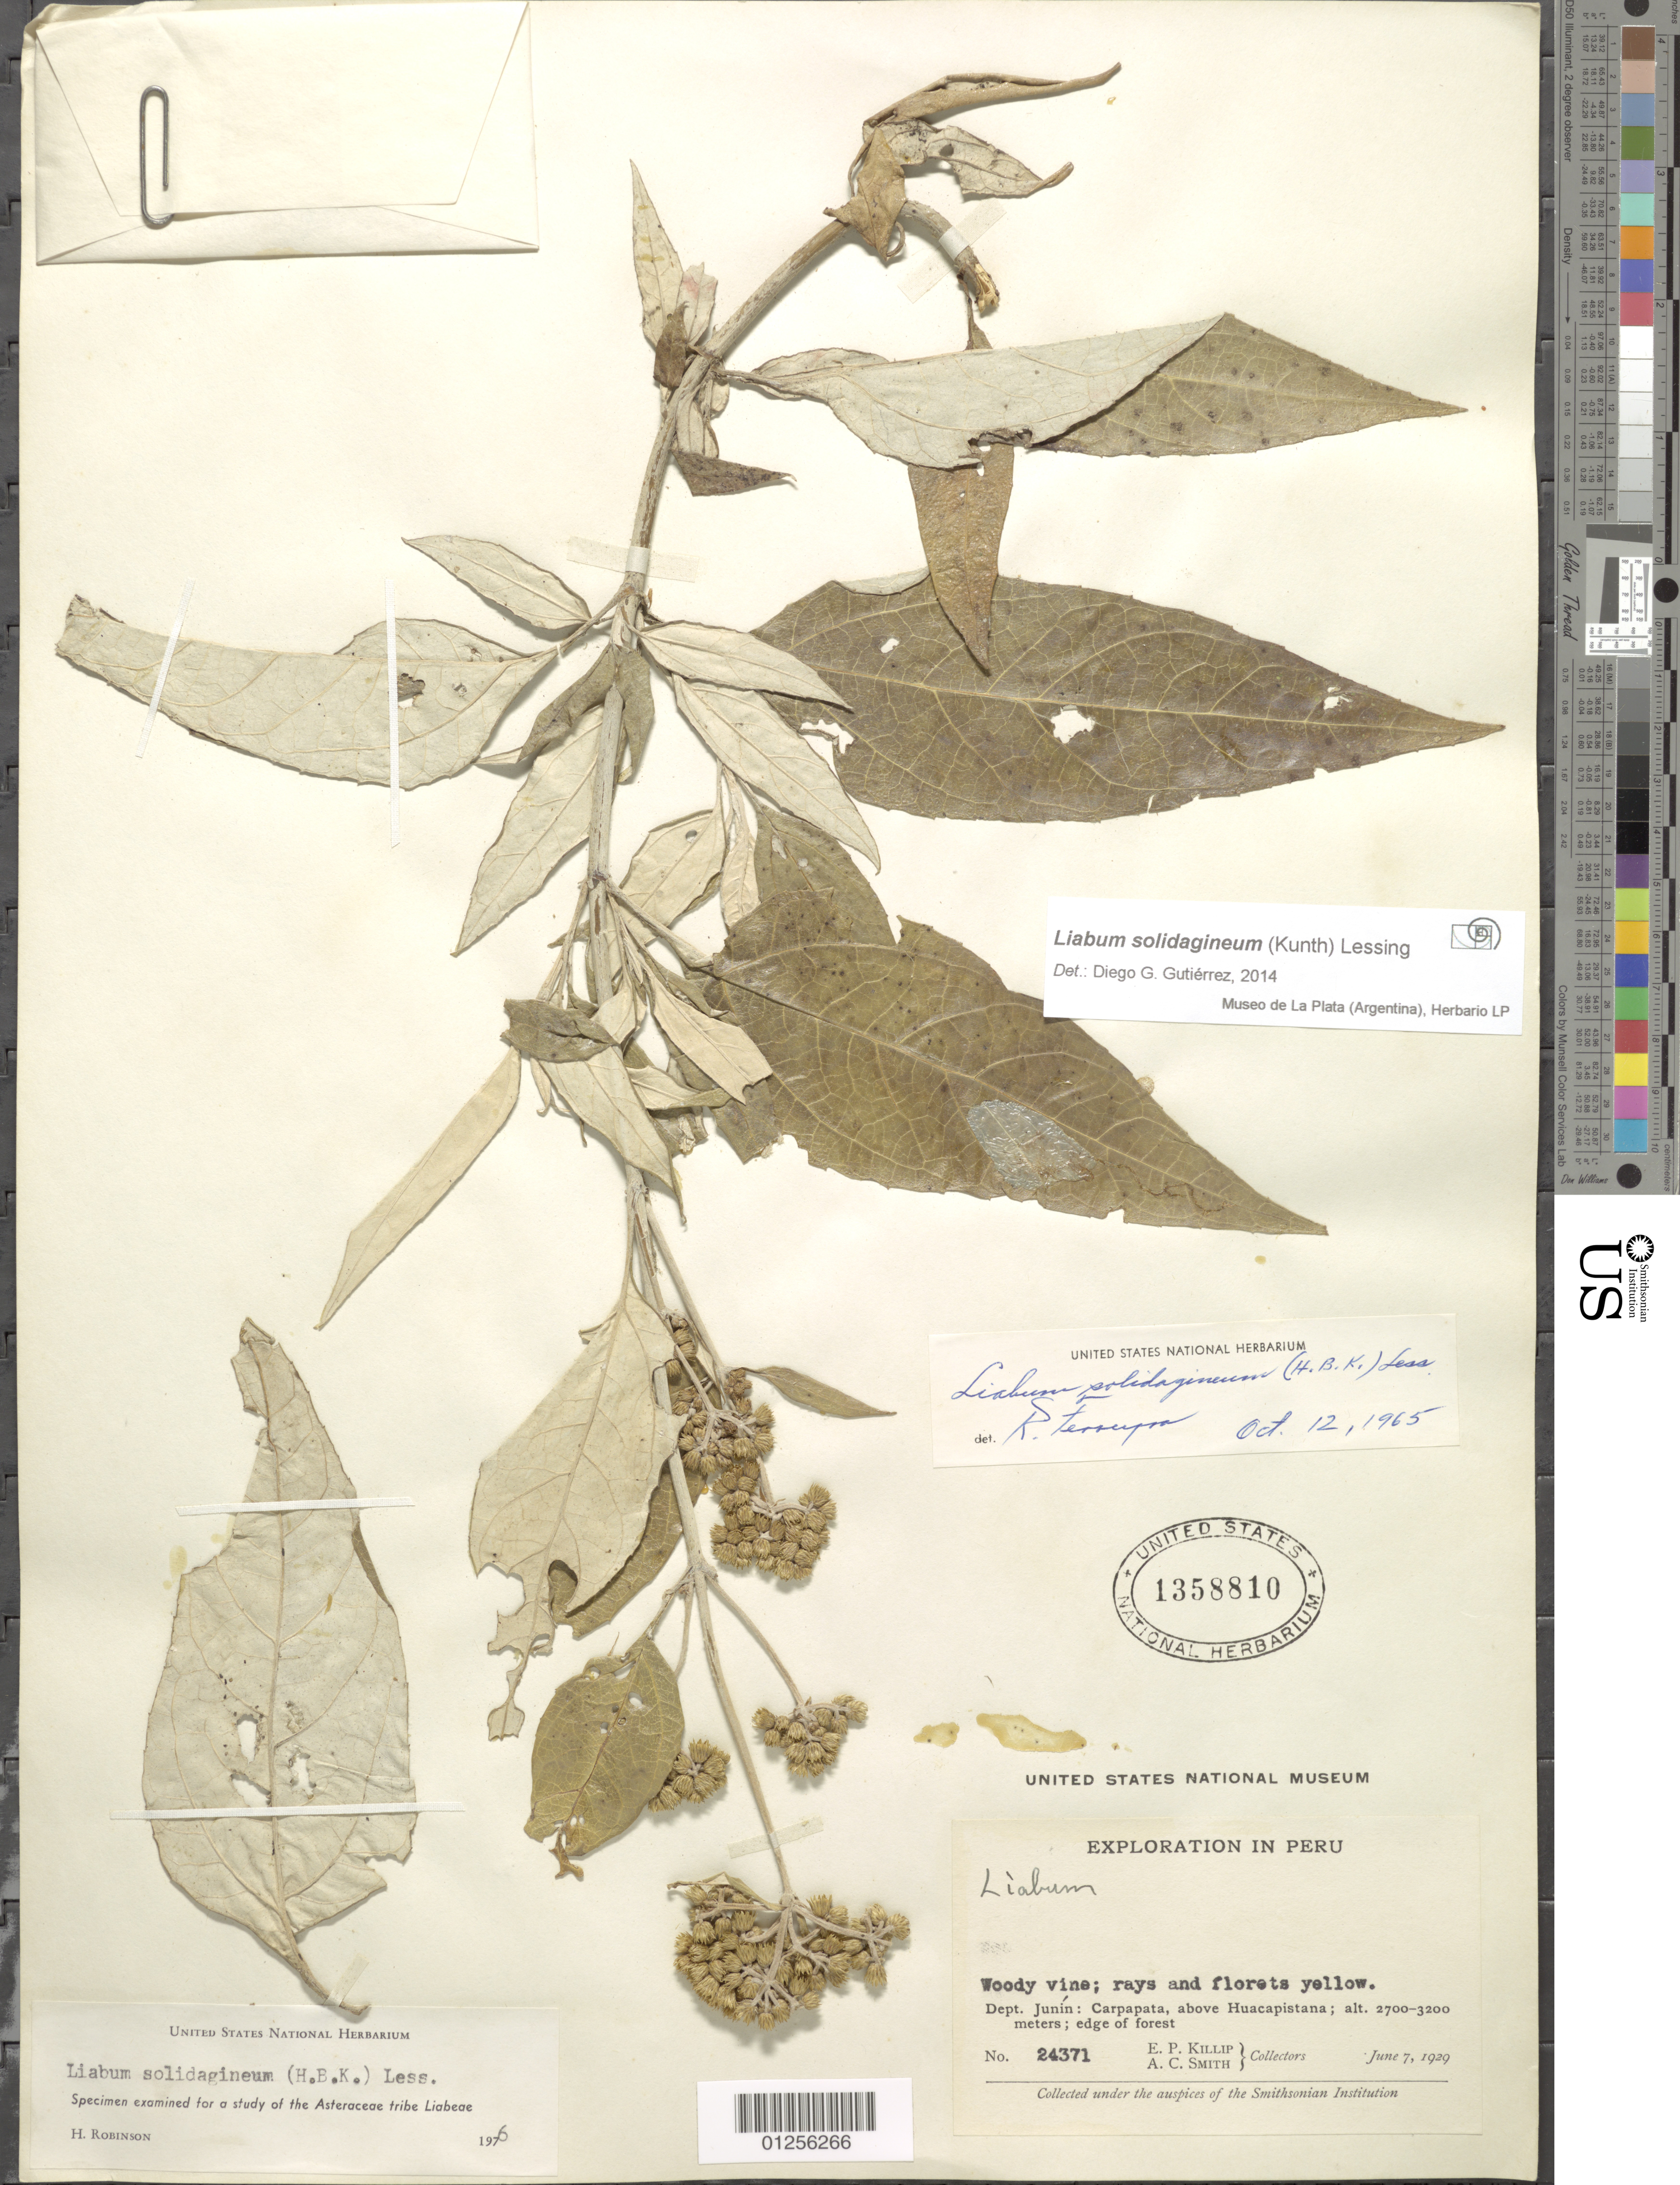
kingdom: Plantae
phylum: Tracheophyta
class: Magnoliopsida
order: Asterales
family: Asteraceae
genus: Liabum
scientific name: Liabum solidagineum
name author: (Kunth) Less.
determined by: Gutierrez, D. G.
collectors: E. P. Killip & A. C. Smith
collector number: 24371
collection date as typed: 07 Jun 1929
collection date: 1929-06-07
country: Peru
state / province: Junín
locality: Carpapata, above Huacapistana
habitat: Edge of forest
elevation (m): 2700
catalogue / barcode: US 1358810